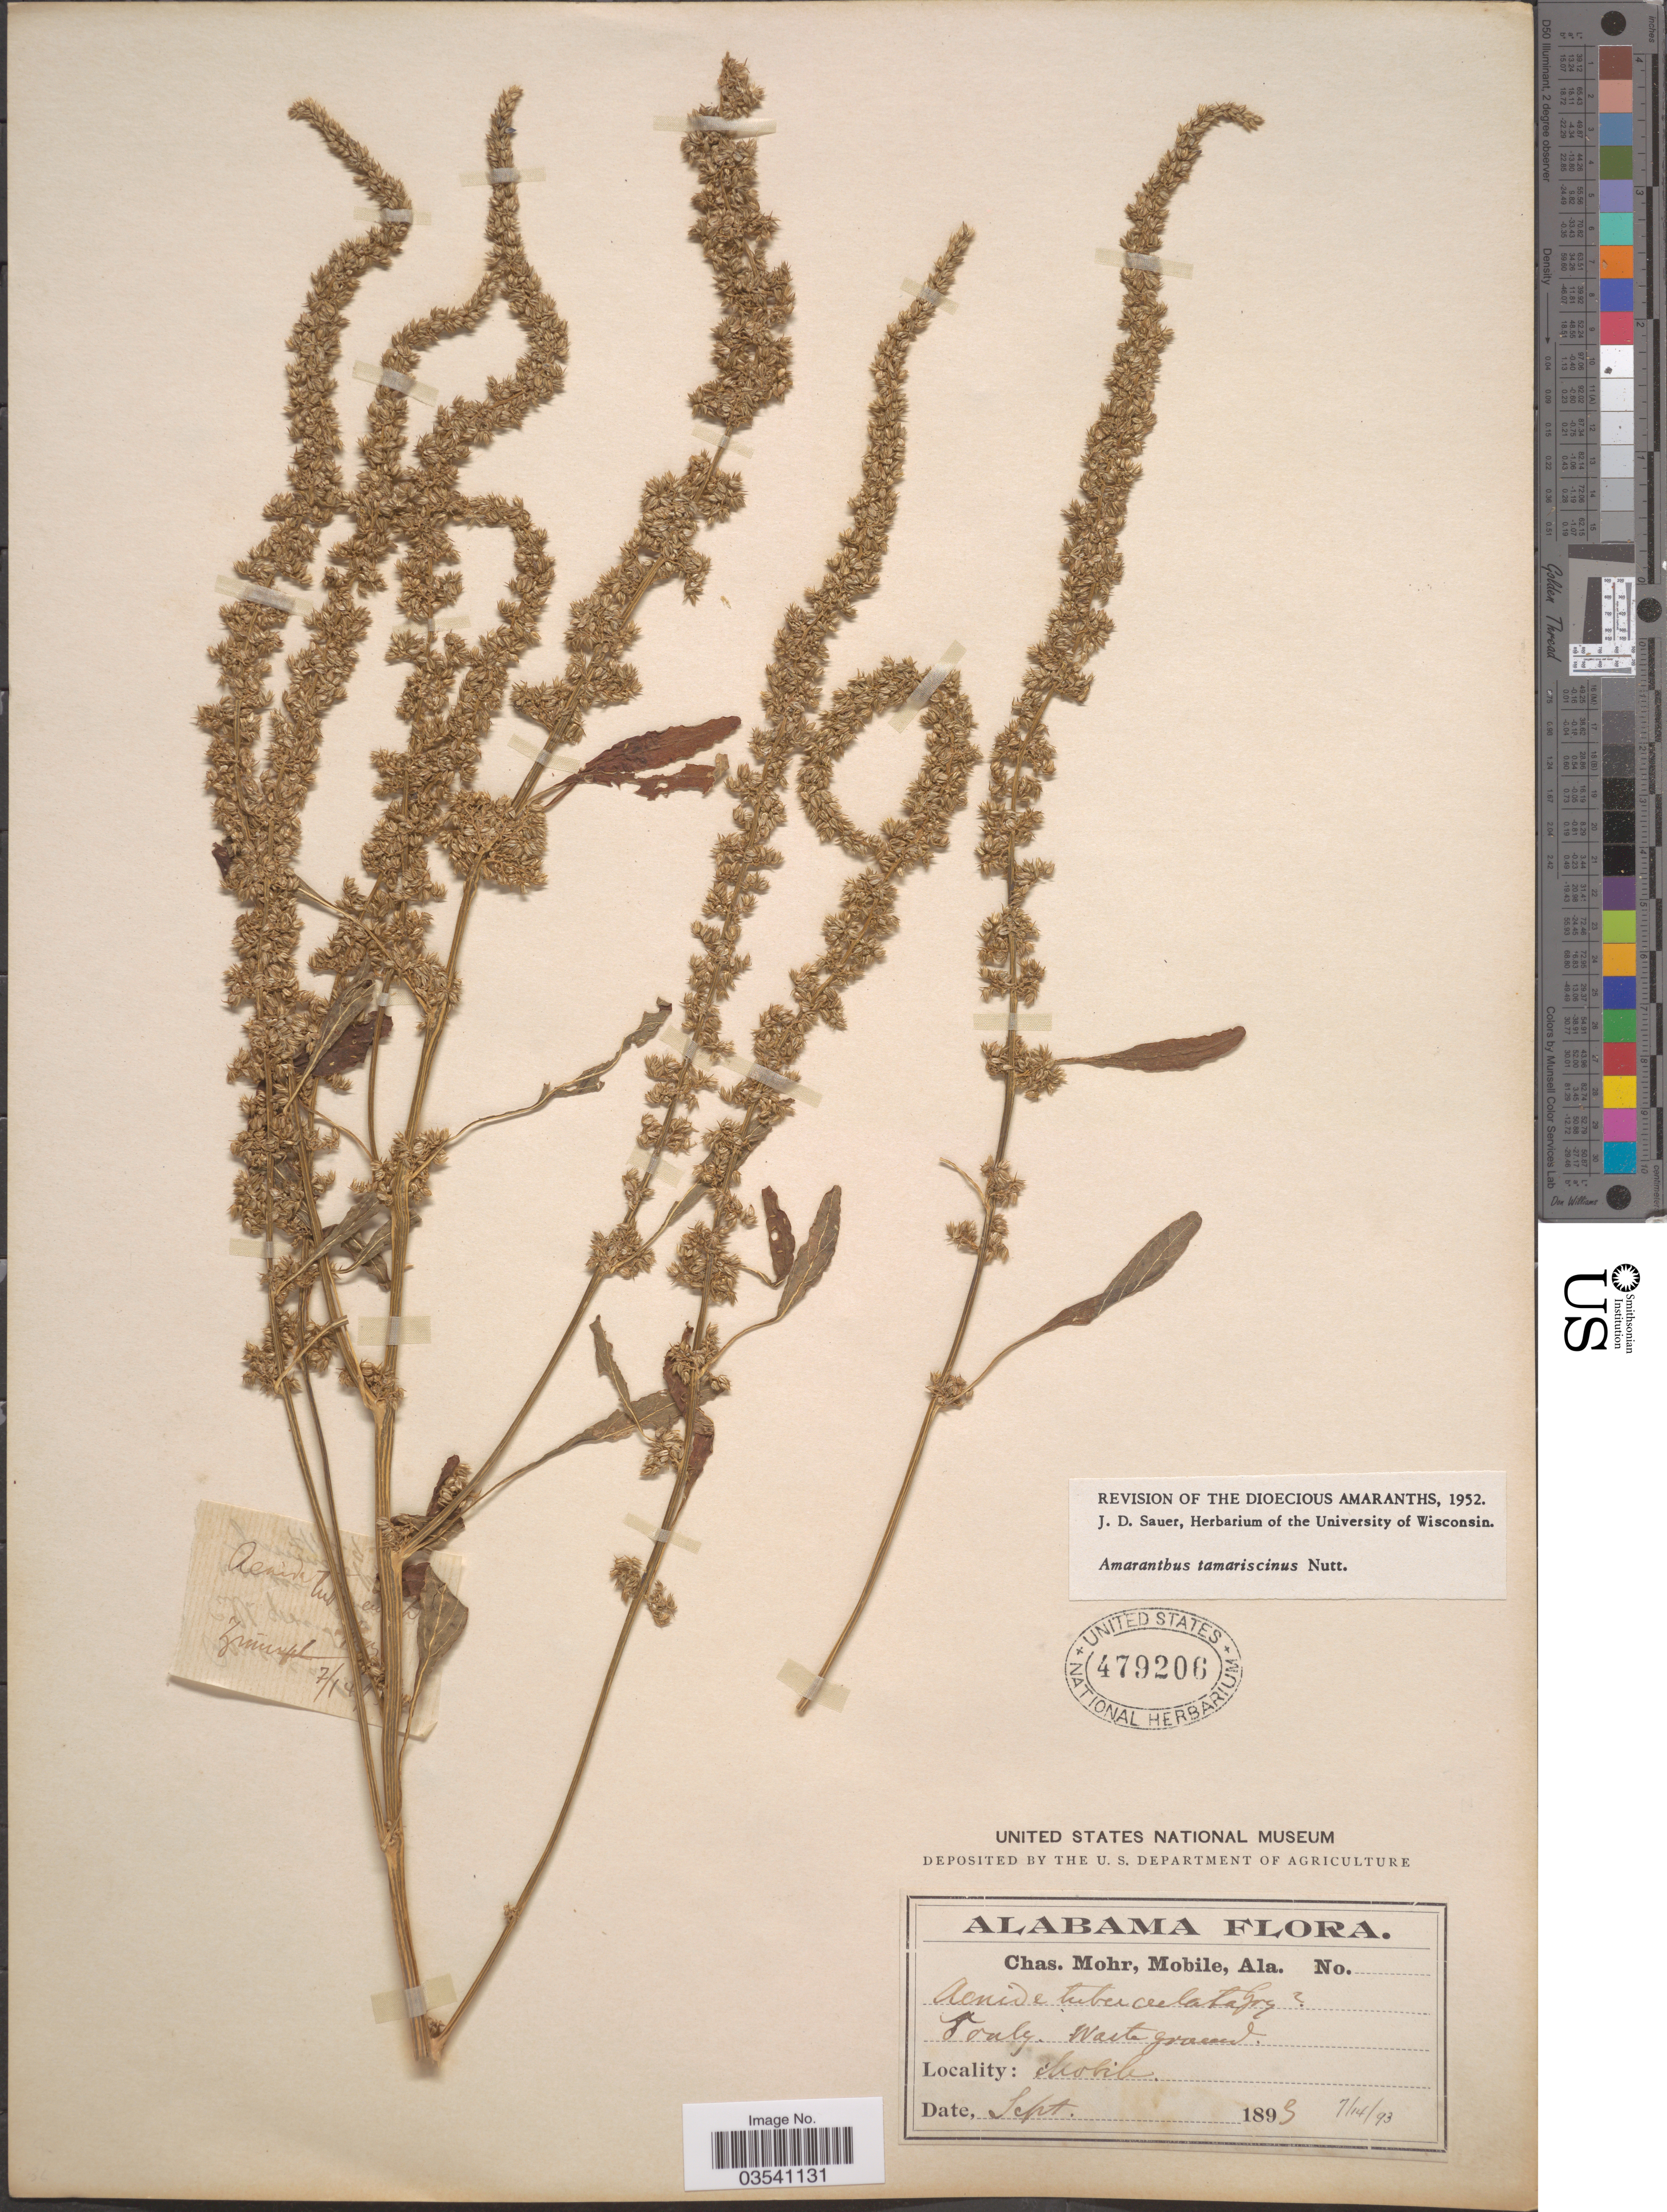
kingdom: Plantae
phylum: Tracheophyta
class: Magnoliopsida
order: Caryophyllales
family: Amaranthaceae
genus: Amaranthus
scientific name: Amaranthus tamariscinus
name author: Nutt.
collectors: Mohr, C. T. (herbarium)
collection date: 1893-07-14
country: United States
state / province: Alabama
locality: Mobile.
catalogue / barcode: US 479206